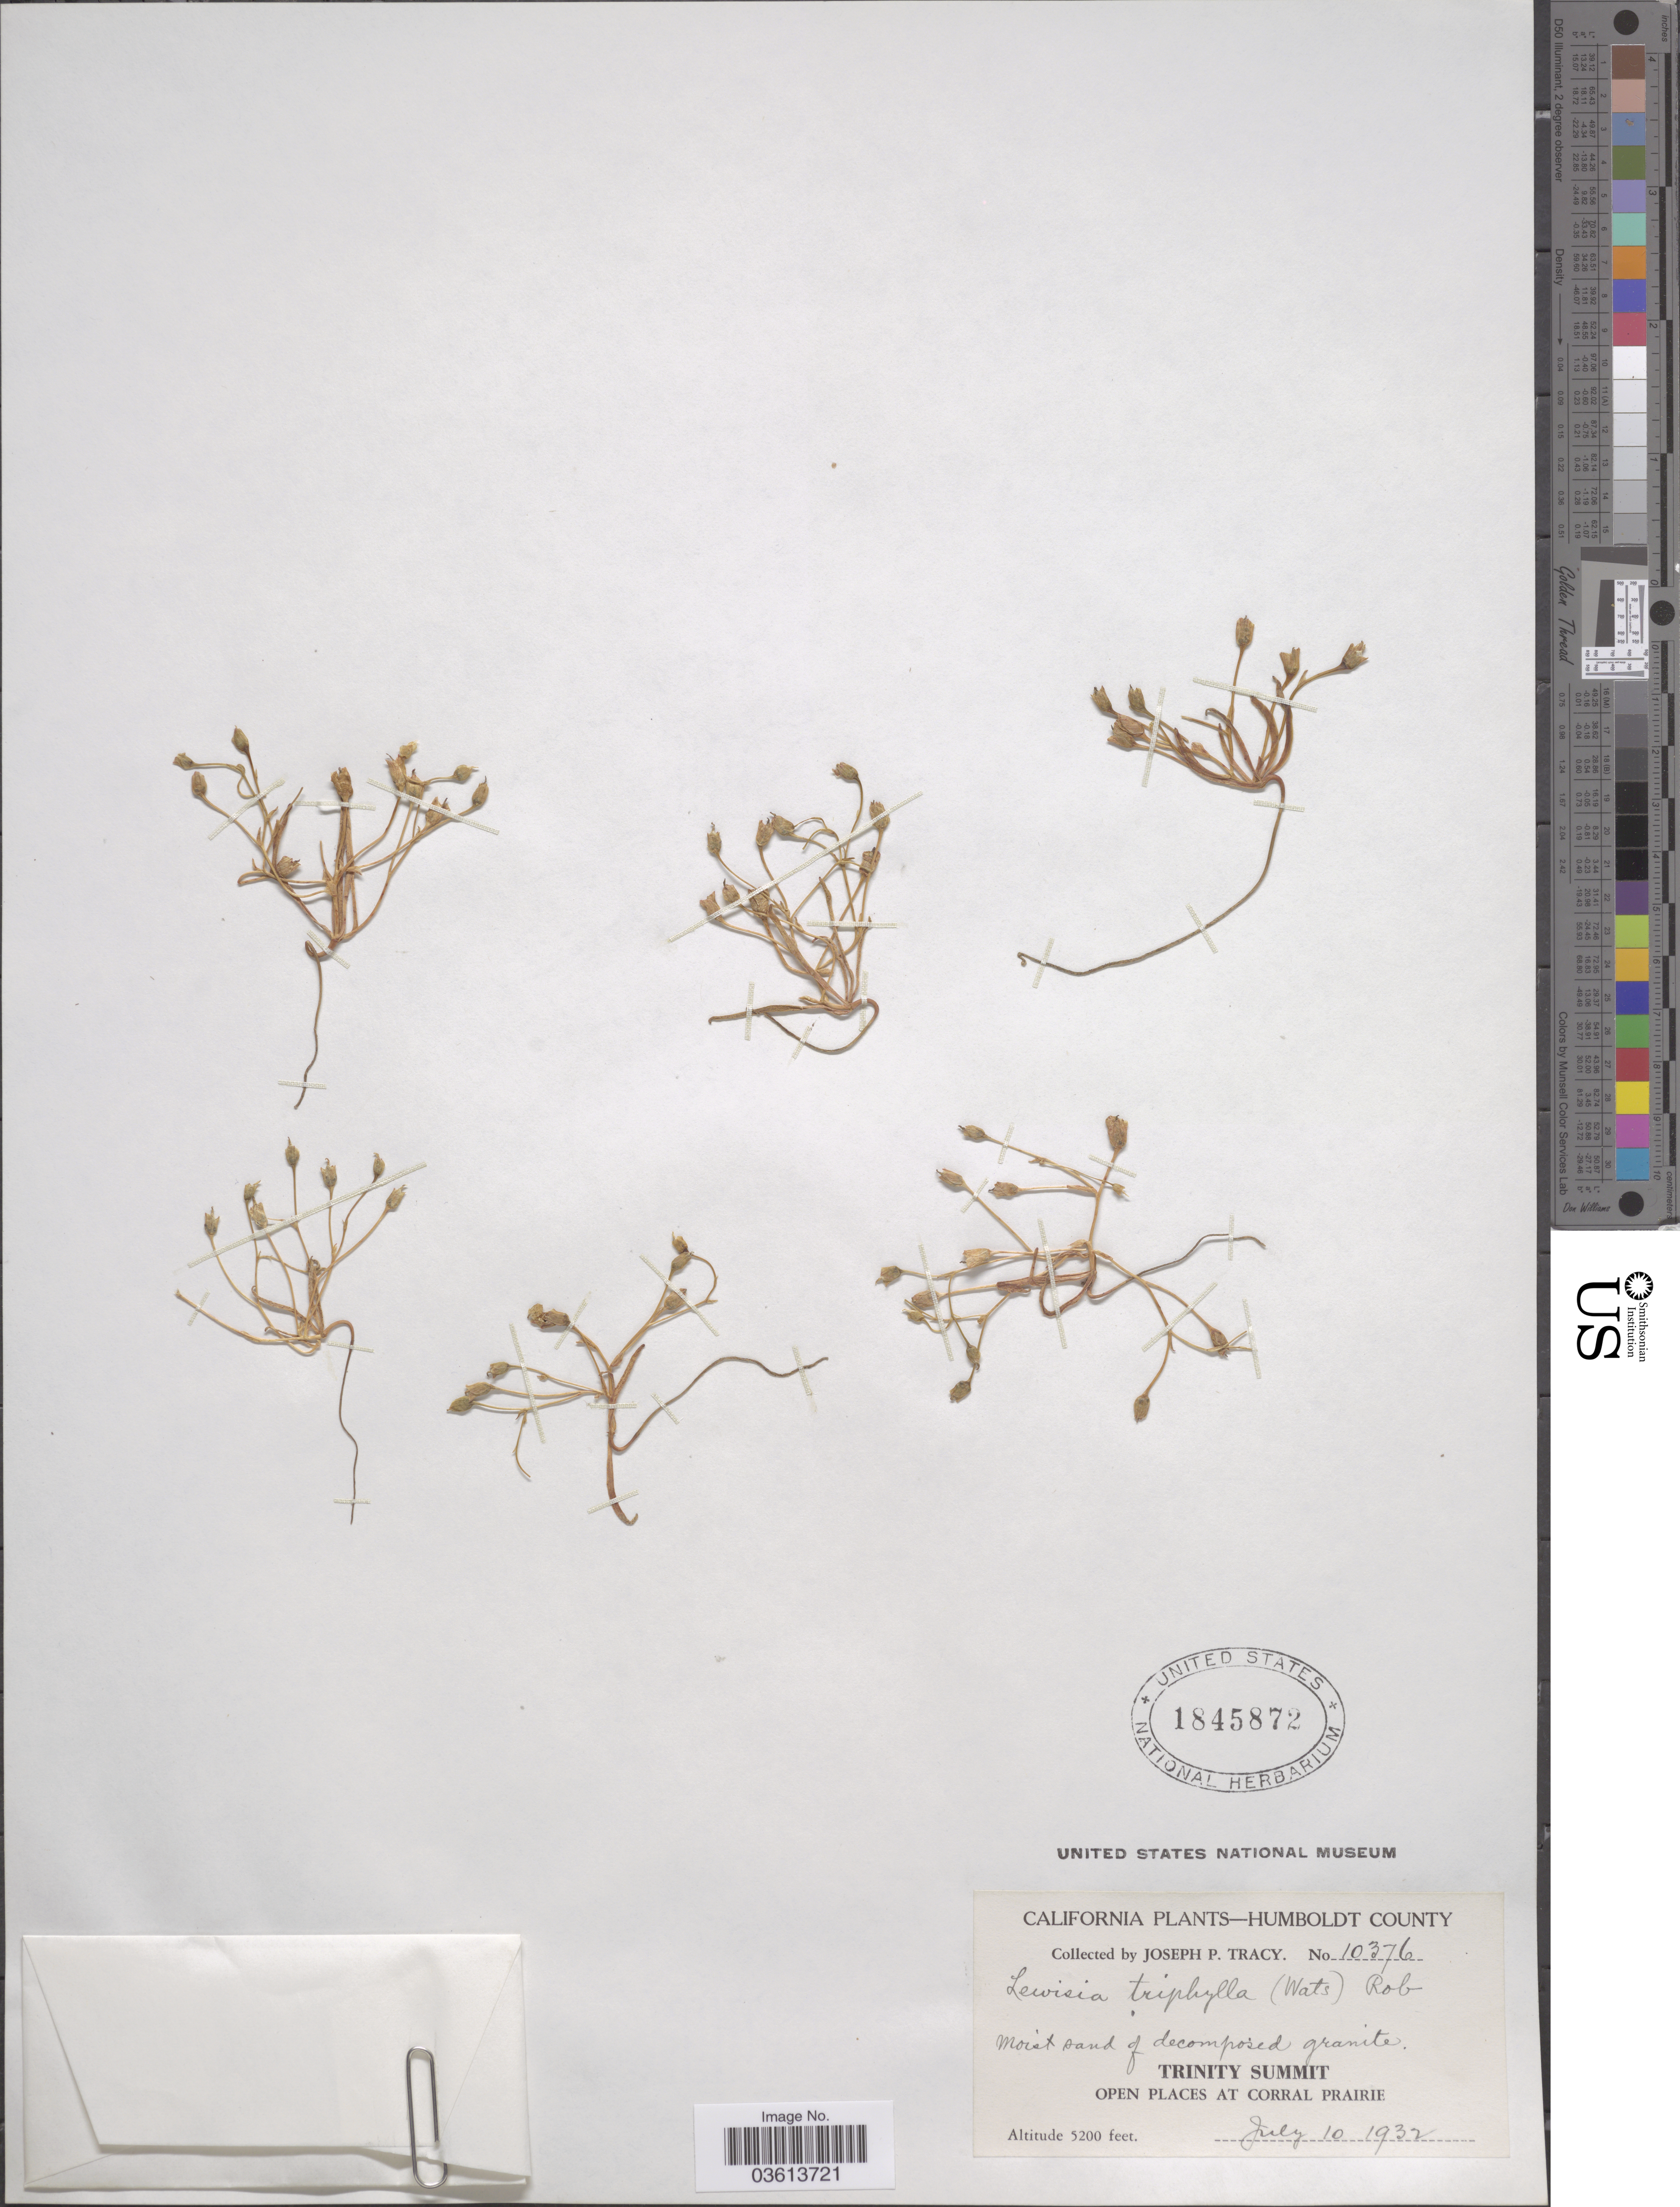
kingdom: Plantae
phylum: Tracheophyta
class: Magnoliopsida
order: Caryophyllales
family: Montiaceae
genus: Erocallis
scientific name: Erocallis triphylla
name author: (S. Watson) Rydb.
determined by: Strong, Mark T., (BOT), Smithsonian Institution - National Museum of Natural History (UNITED STATES)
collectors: J. Tracy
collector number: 10376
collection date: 1932-07-10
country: United States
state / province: California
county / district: Humboldt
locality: Humboldt County. Trinity summit. Open places at Corral Prairie.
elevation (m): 1585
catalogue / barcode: US 1845872